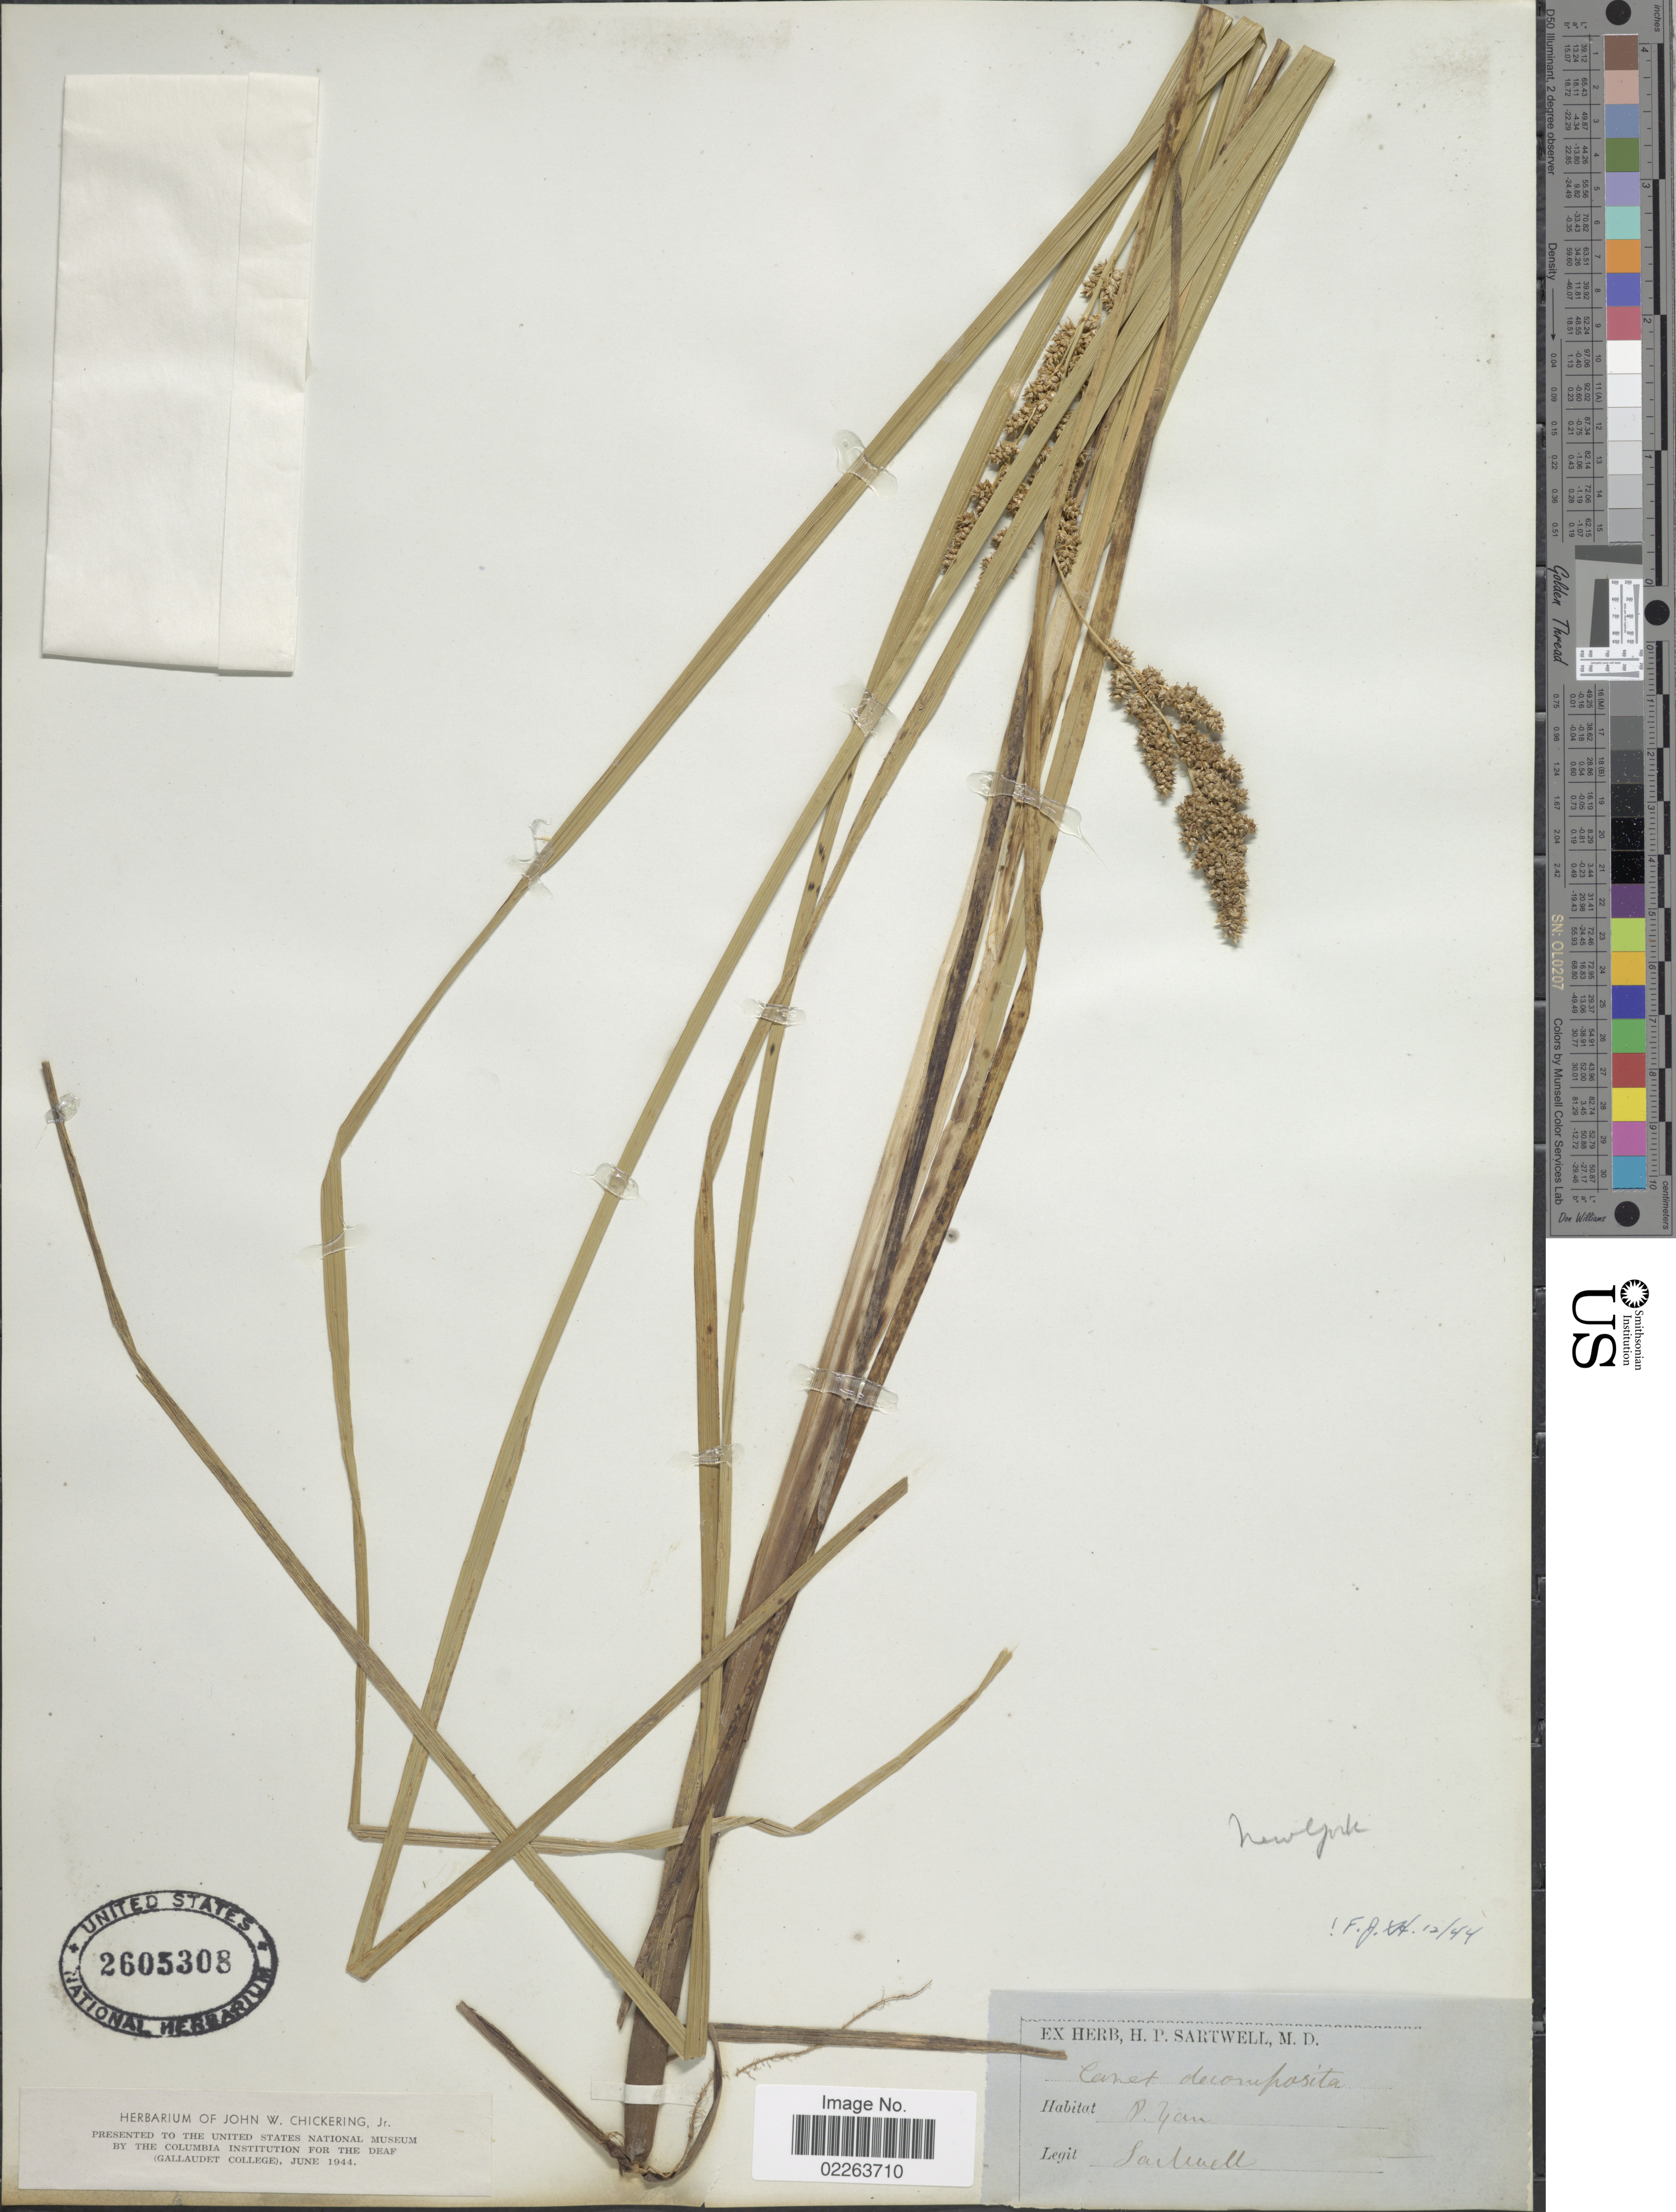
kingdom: Plantae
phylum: Tracheophyta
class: Liliopsida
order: Poales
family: Cyperaceae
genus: Carex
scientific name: Carex decomposita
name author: Muhl.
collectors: H. P. Sartwell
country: United States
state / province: New York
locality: Penn Yan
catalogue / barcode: US 2605308